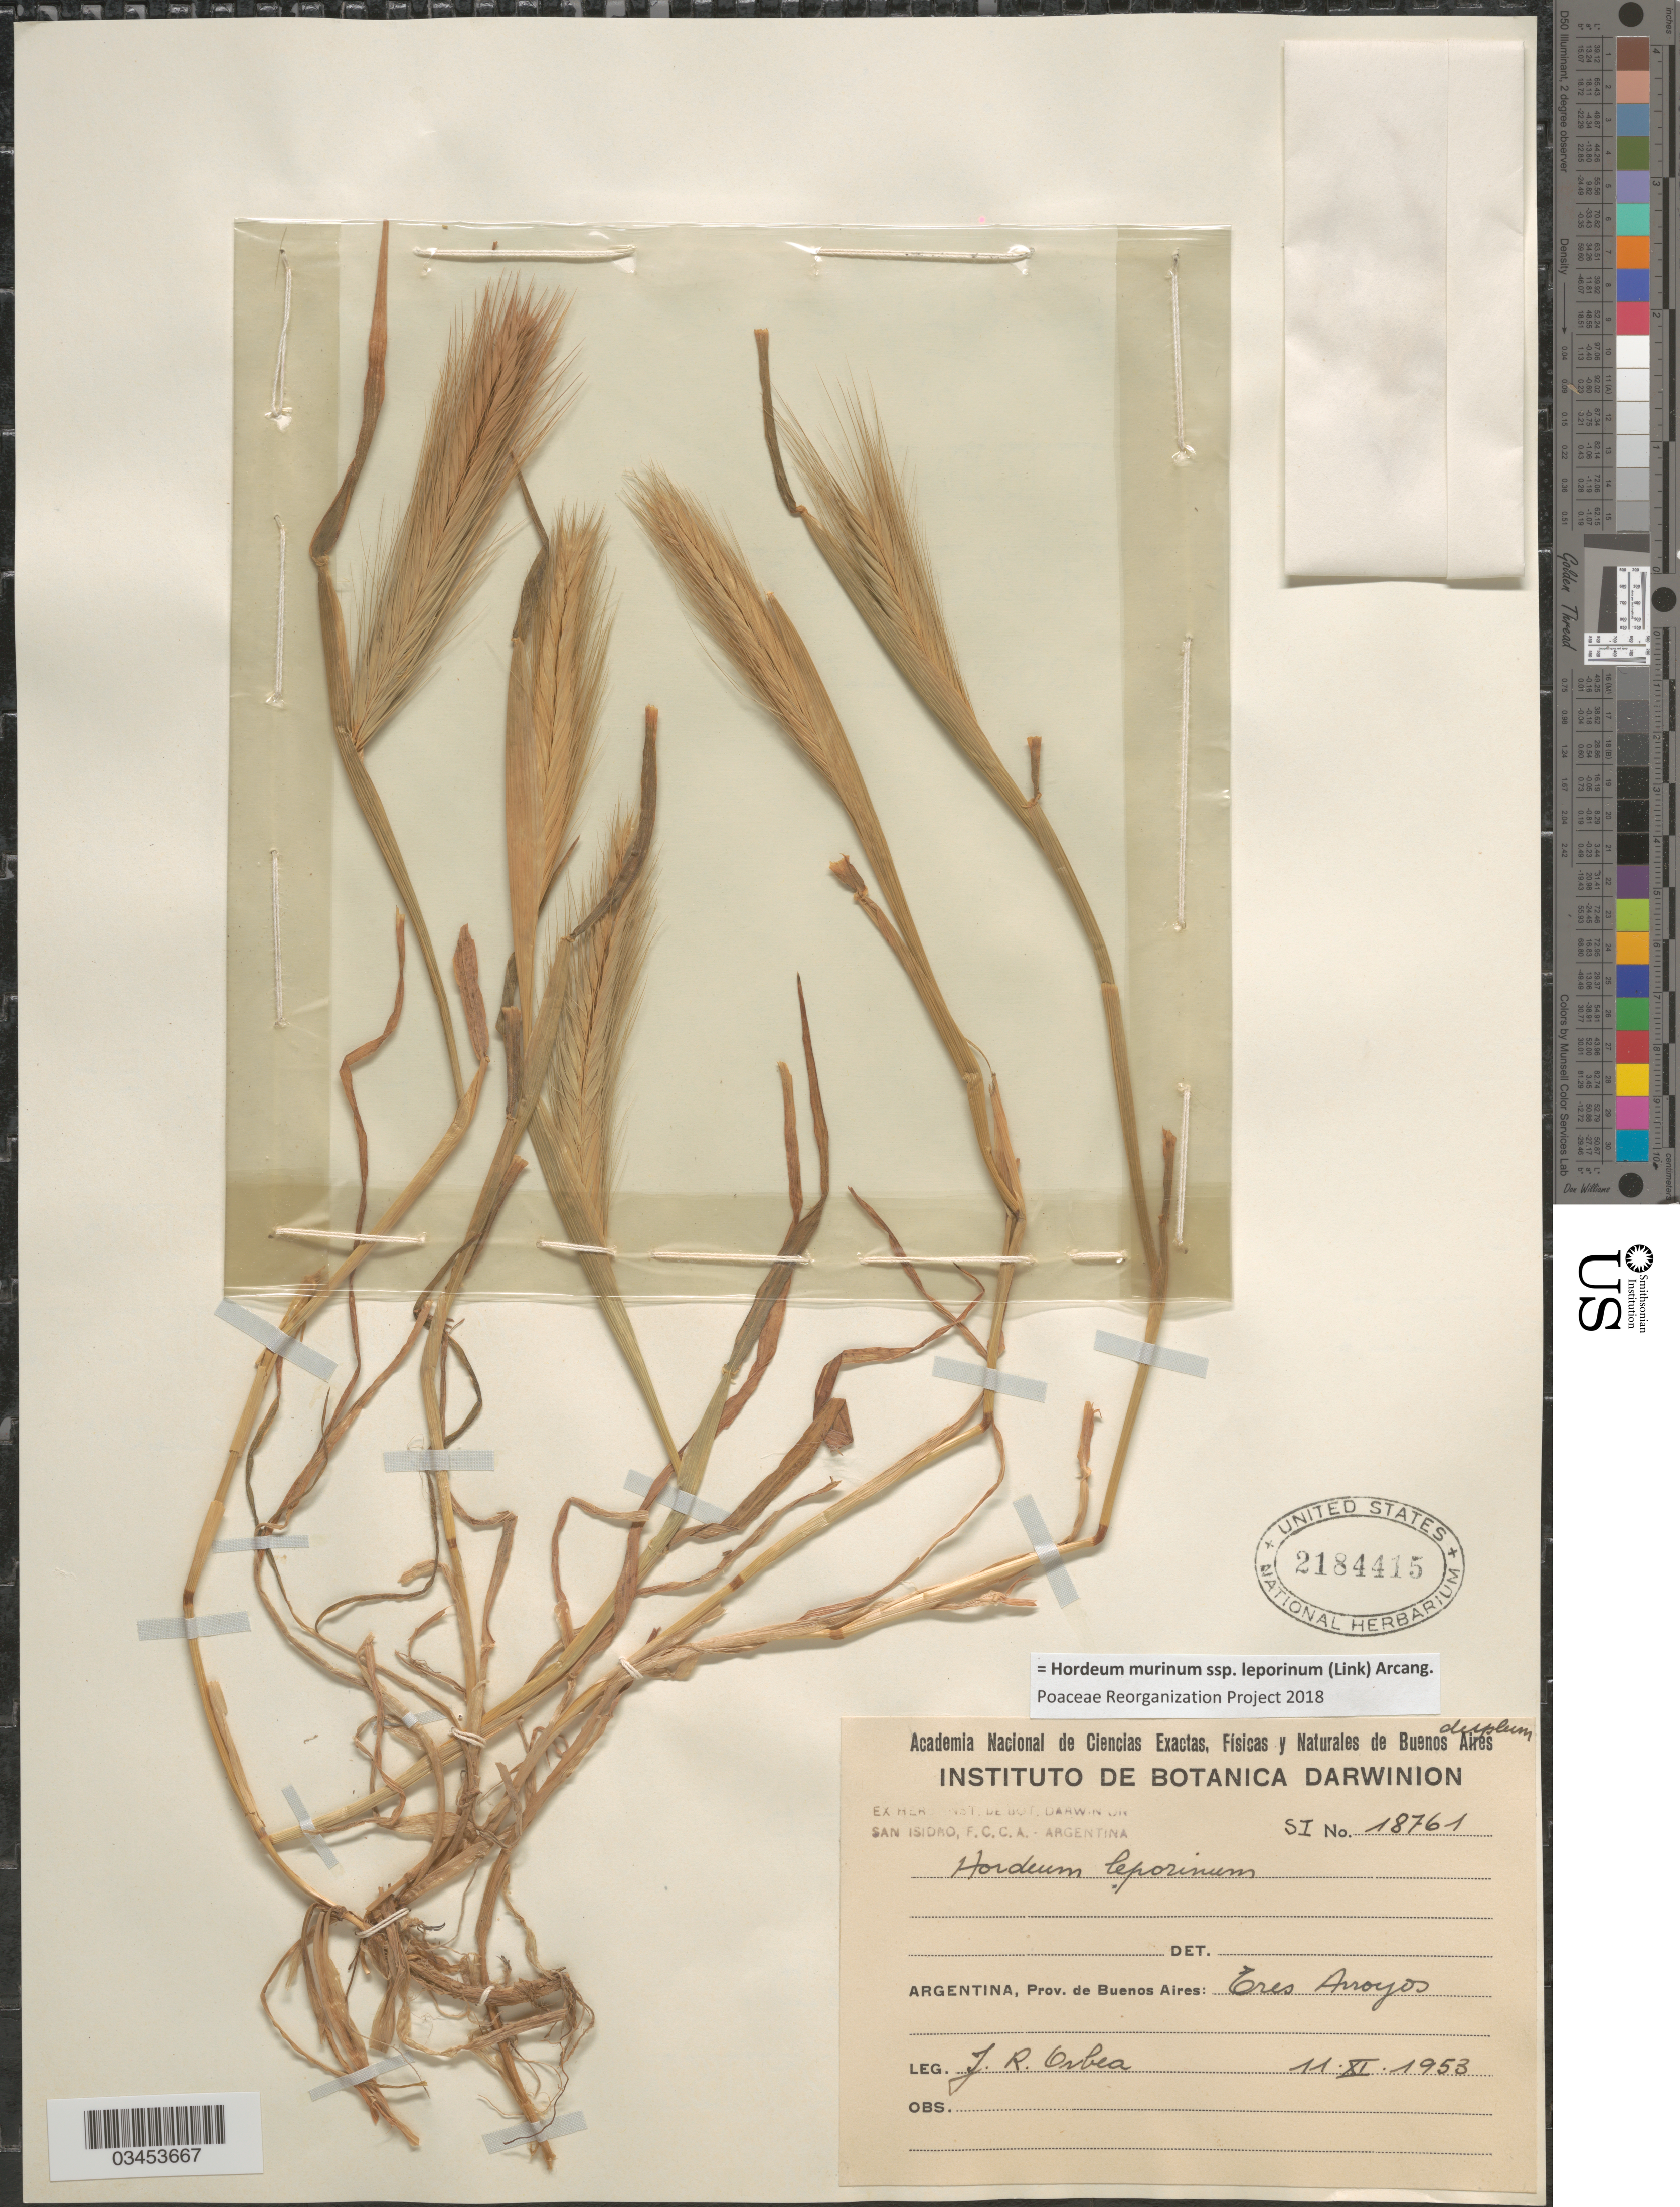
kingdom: Plantae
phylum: Tracheophyta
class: Liliopsida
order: Poales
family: Poaceae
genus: Hordeum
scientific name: Hordeum murinum subsp. leporinum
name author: (Link) Arcang.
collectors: J. Orbea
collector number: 18761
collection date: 1953-11-11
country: Argentina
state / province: Buenos Aires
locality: Tres Arroyos.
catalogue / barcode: US 2184415